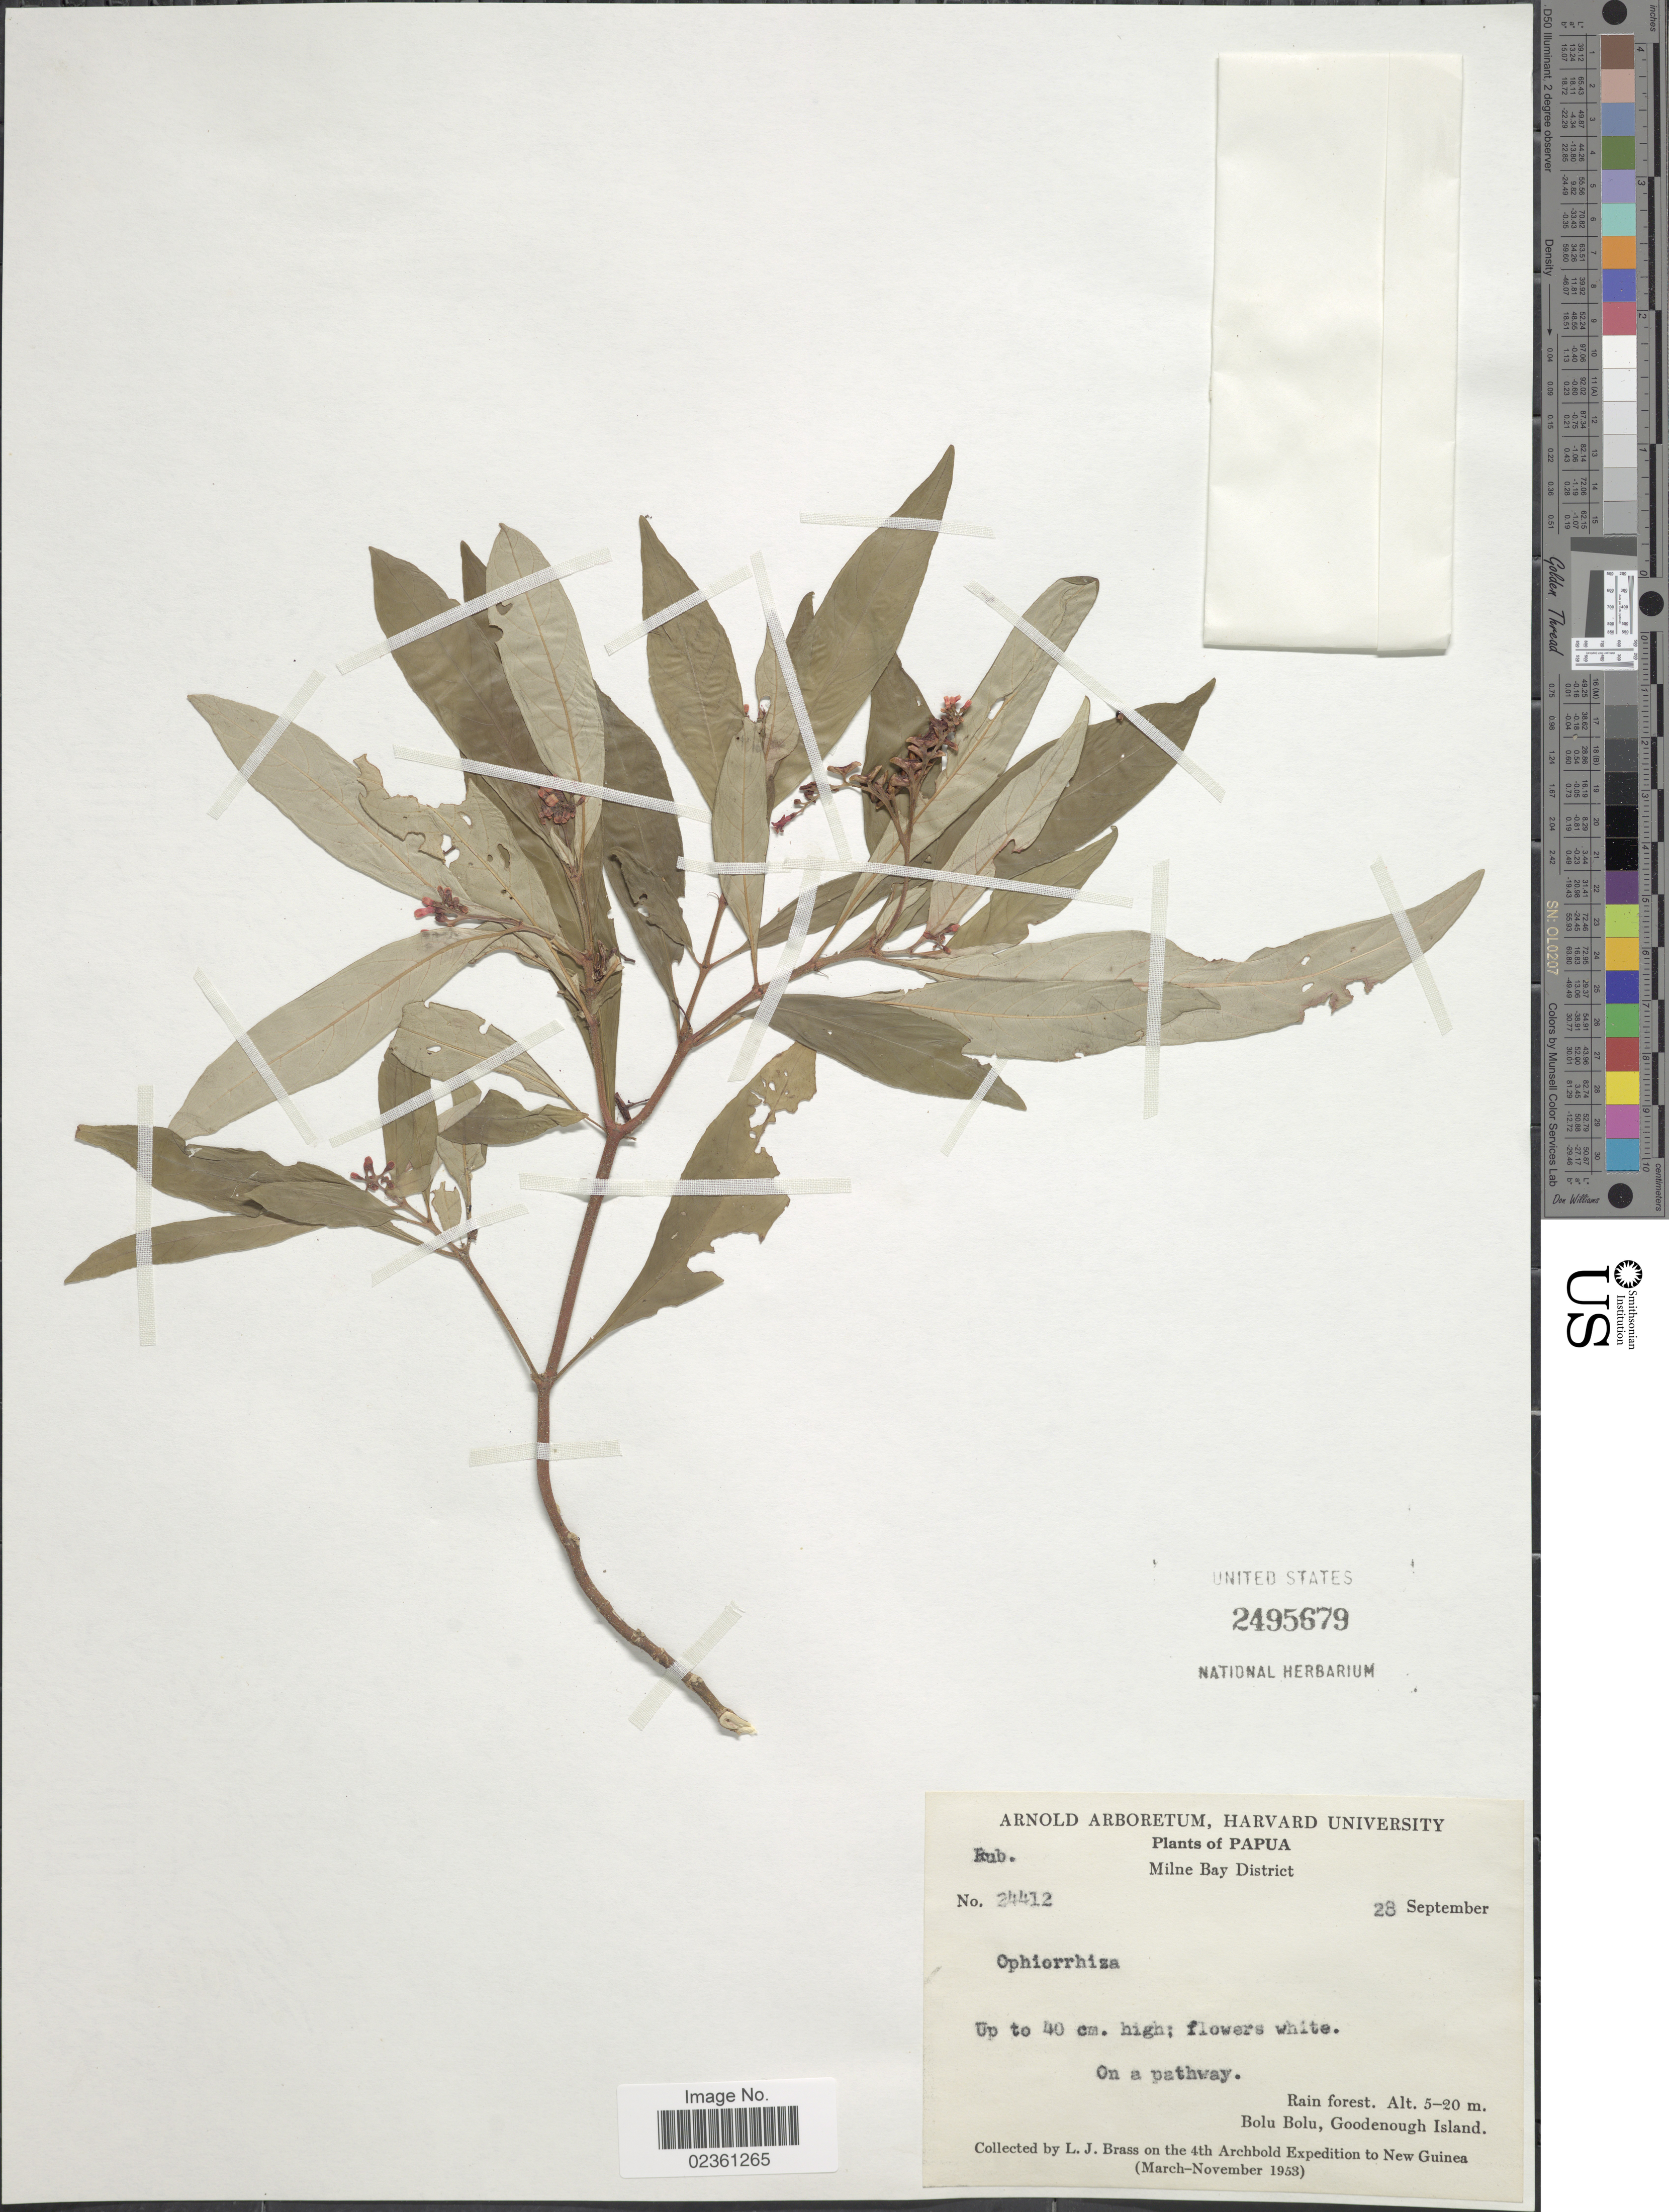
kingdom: Plantae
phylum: Tracheophyta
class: Magnoliopsida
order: Gentianales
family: Rubiaceae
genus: Ophiorrhiza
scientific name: Ophiorrhiza sp.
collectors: L. J. Brass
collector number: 24412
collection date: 1953-09-28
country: Papua New Guinea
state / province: Milne Bay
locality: Milne Bay District, On a pathway, Rain forest, Bolu Bolu, Goodenough Island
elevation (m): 5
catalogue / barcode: US 2495679